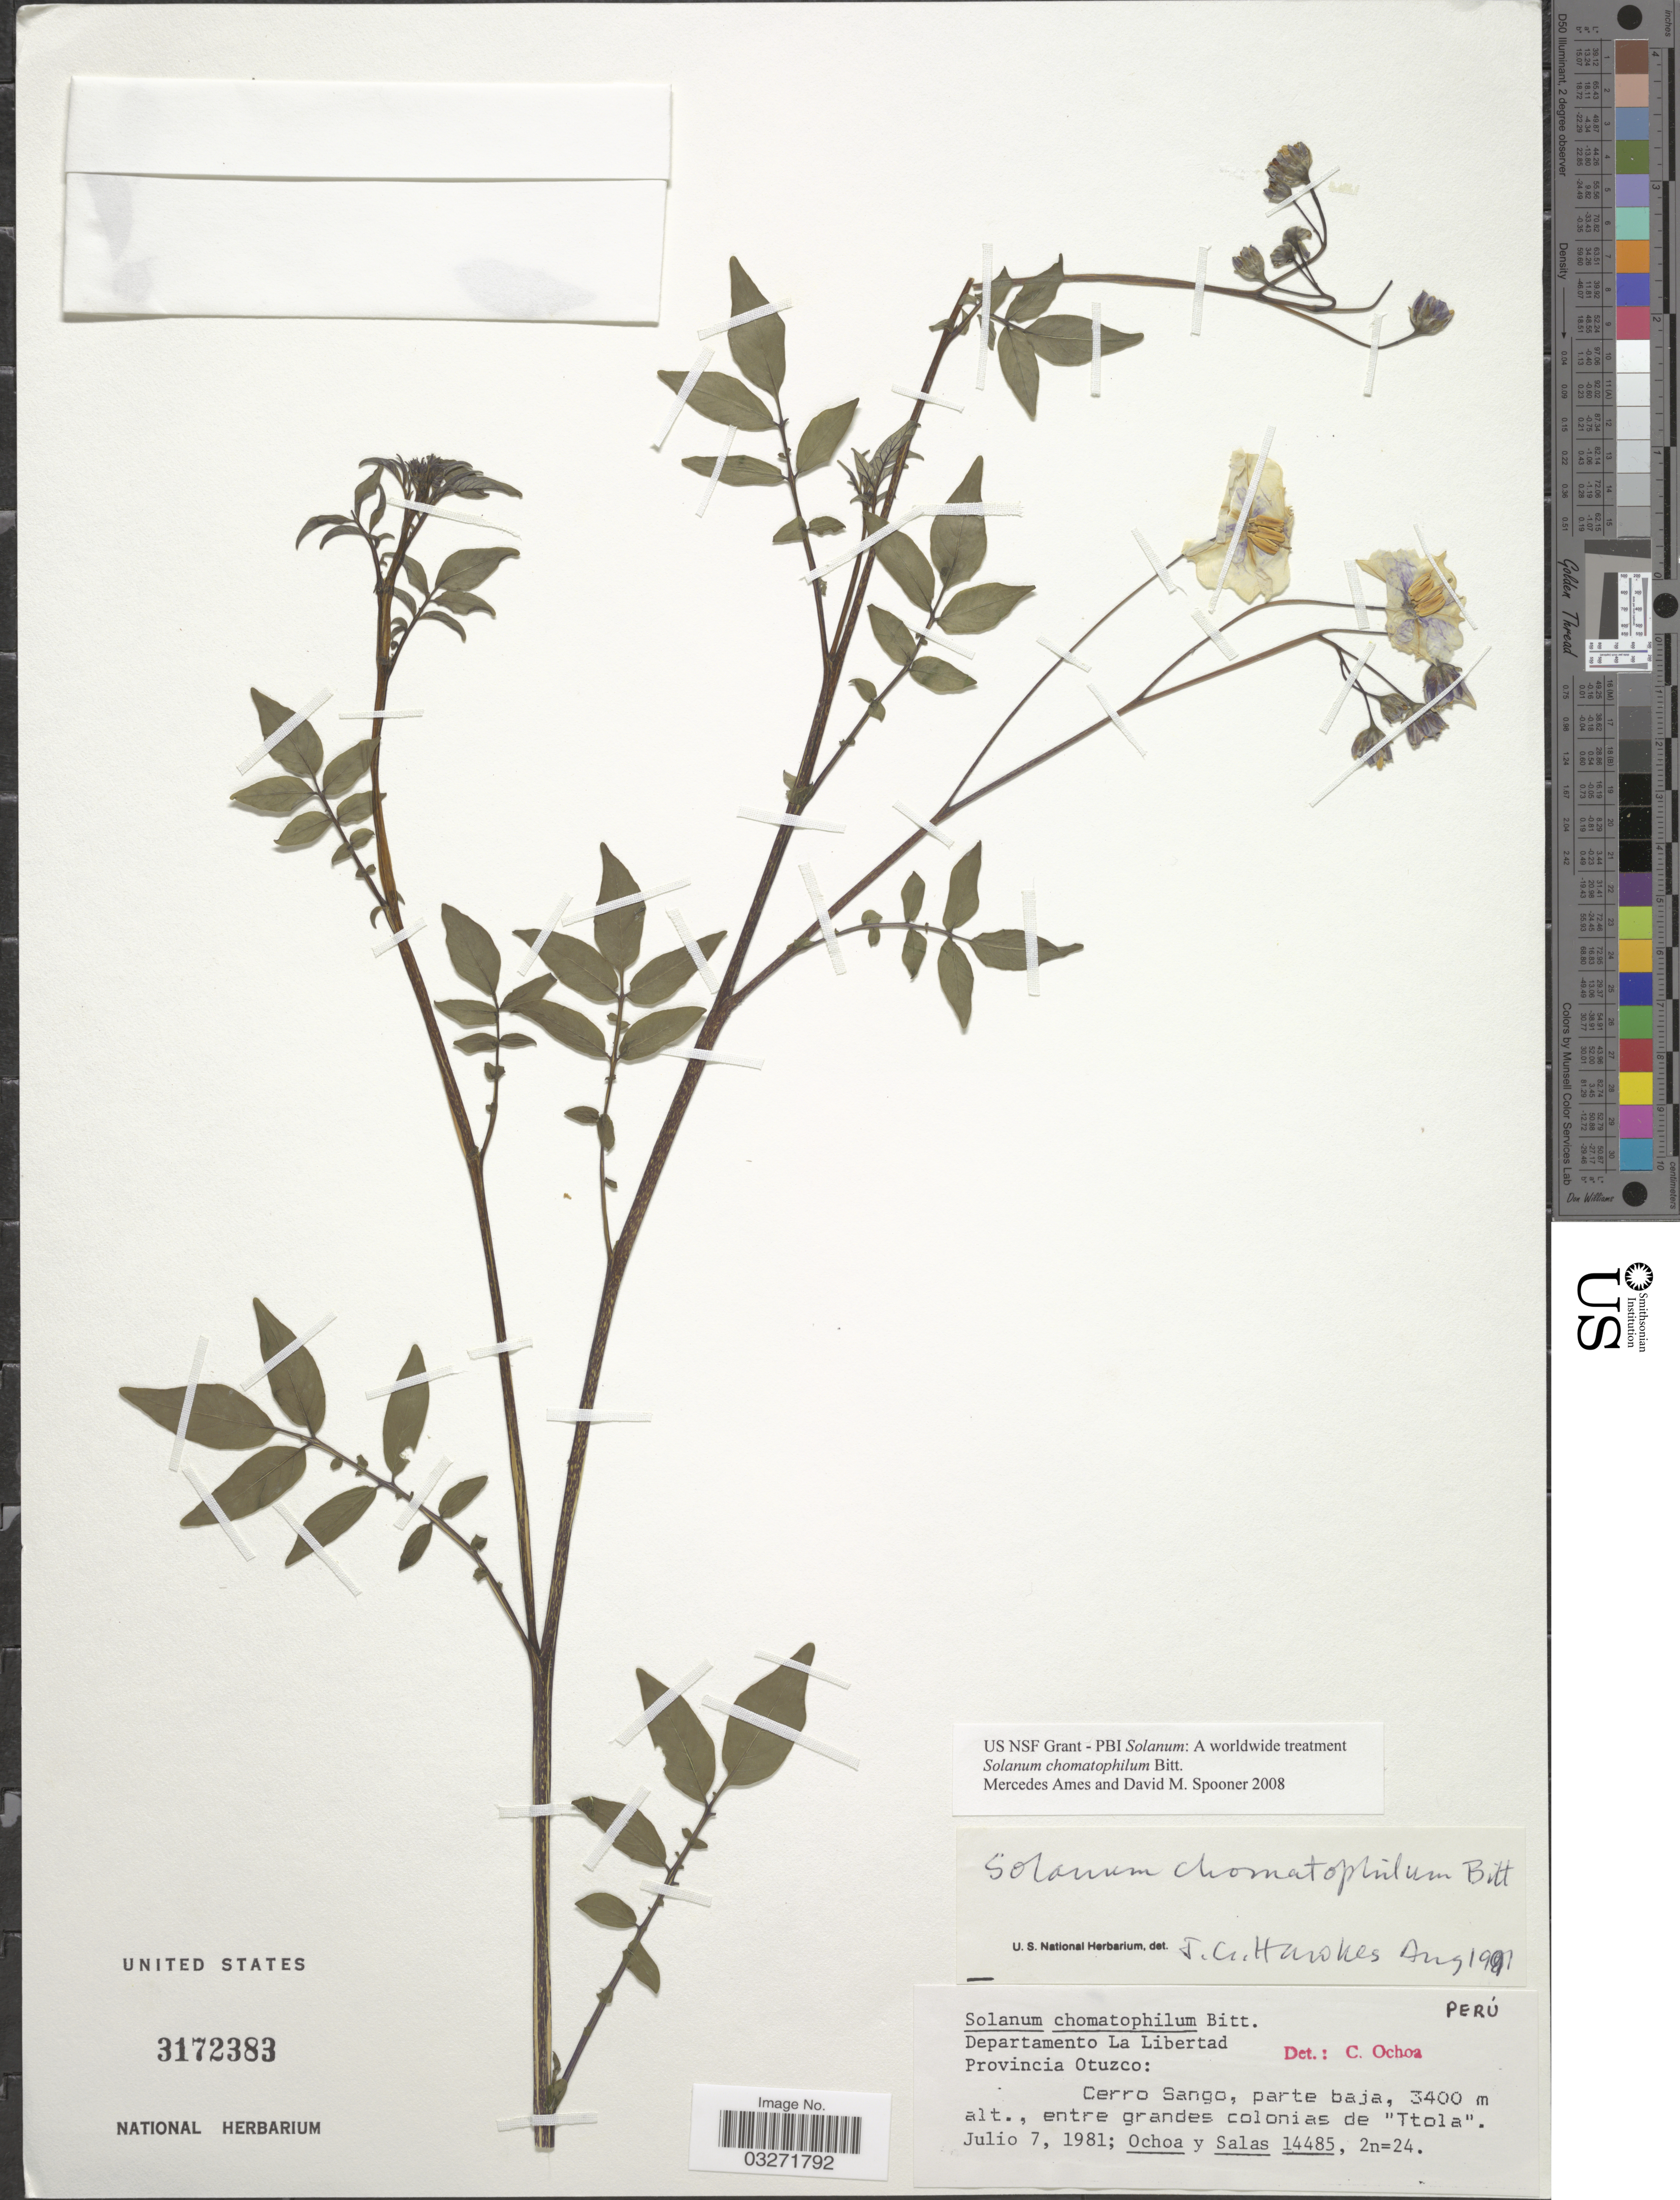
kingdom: Plantae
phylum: Tracheophyta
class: Magnoliopsida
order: Solanales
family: Solanaceae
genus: Solanum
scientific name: Solanum chomatophilum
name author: Bitter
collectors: -. Ochoa & Salas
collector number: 14485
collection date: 1981-07-07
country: Peru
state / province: La Libertad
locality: Departamento La Libertad. Provincia Otuzco: Cerro Sango, parte baja, entre grandes colonias de "Ttola".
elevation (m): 3400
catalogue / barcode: US 3172383